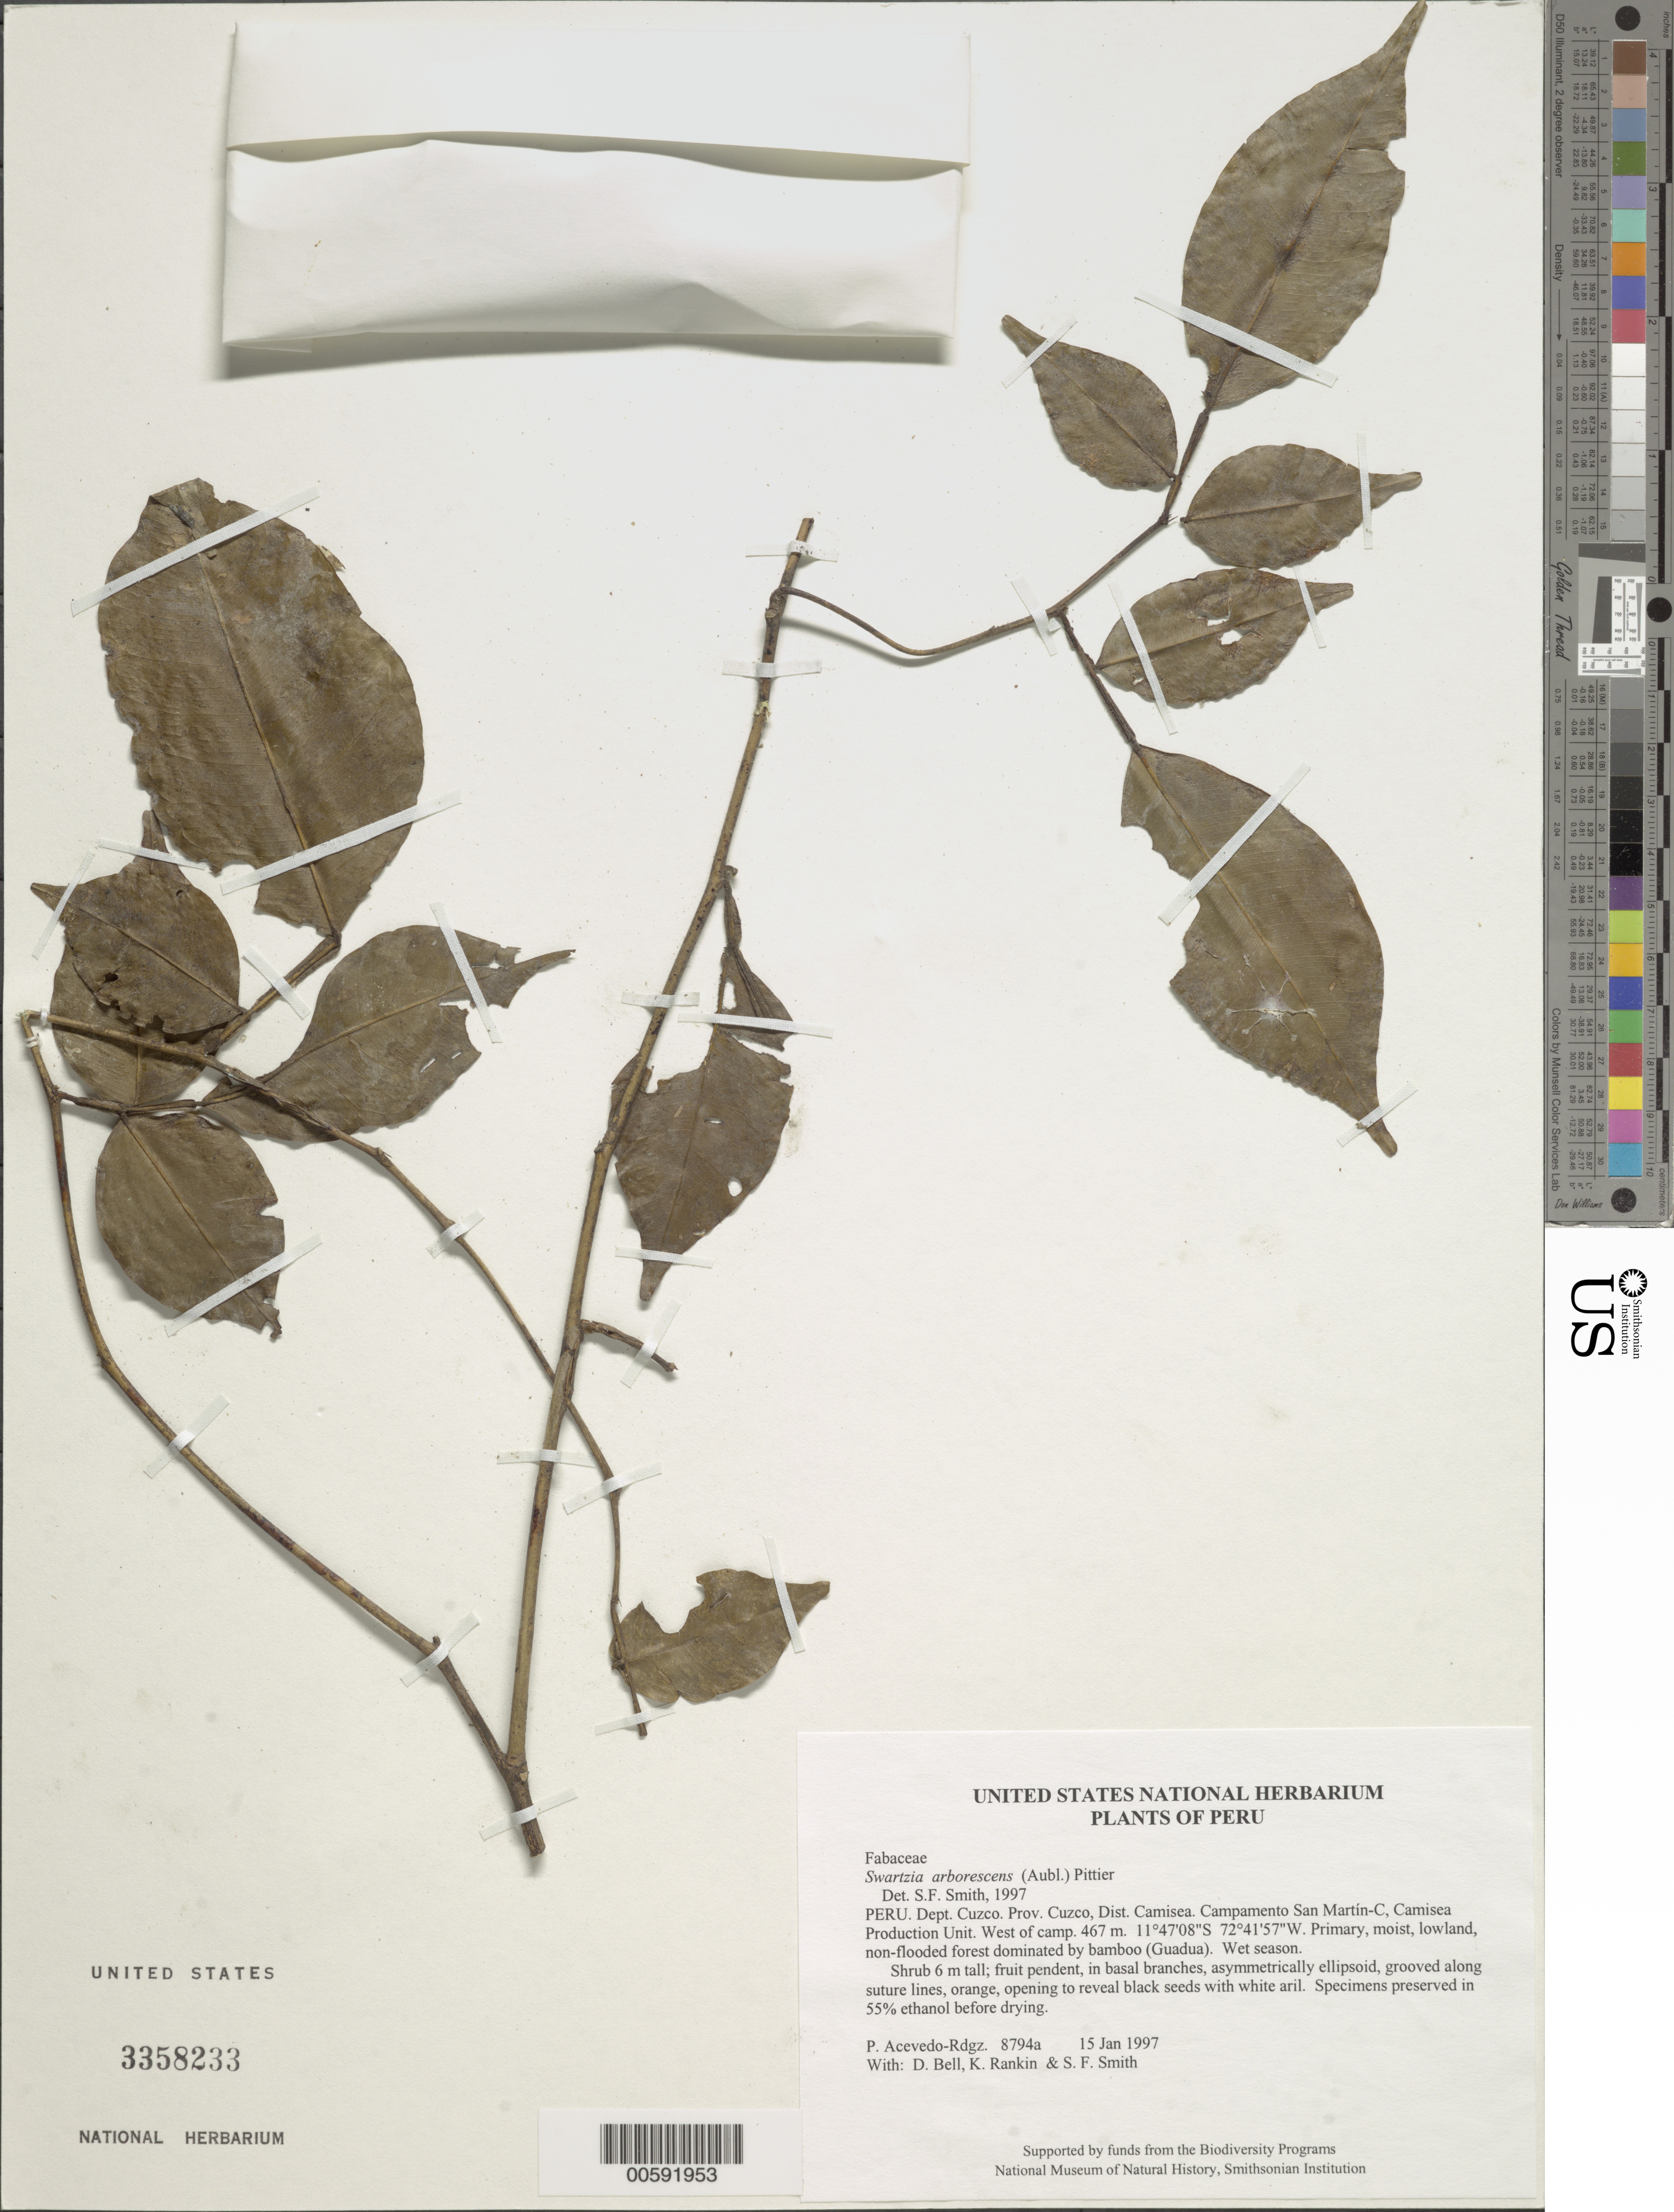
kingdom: Plantae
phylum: Tracheophyta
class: Magnoliopsida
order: Fabales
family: Fabaceae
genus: Swartzia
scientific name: Swartzia simplex var. grandiflora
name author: (Raddi) R.S. Cowan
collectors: P. Acevedo-Rodr., D. A. Bell, K. B. Rankin & S.F. Smith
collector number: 8794 A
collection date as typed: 15 Jan 1997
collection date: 1997-01-15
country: Peru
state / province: Cusco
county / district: Cusco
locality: Districto Camisea, Campamento San Martín-C, Camisea Production Unit. West of camp.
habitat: Primary, moist, lowland, non-flooded forest dominated by bamboo (Guadua). Wet season.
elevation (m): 467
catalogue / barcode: US 3358233